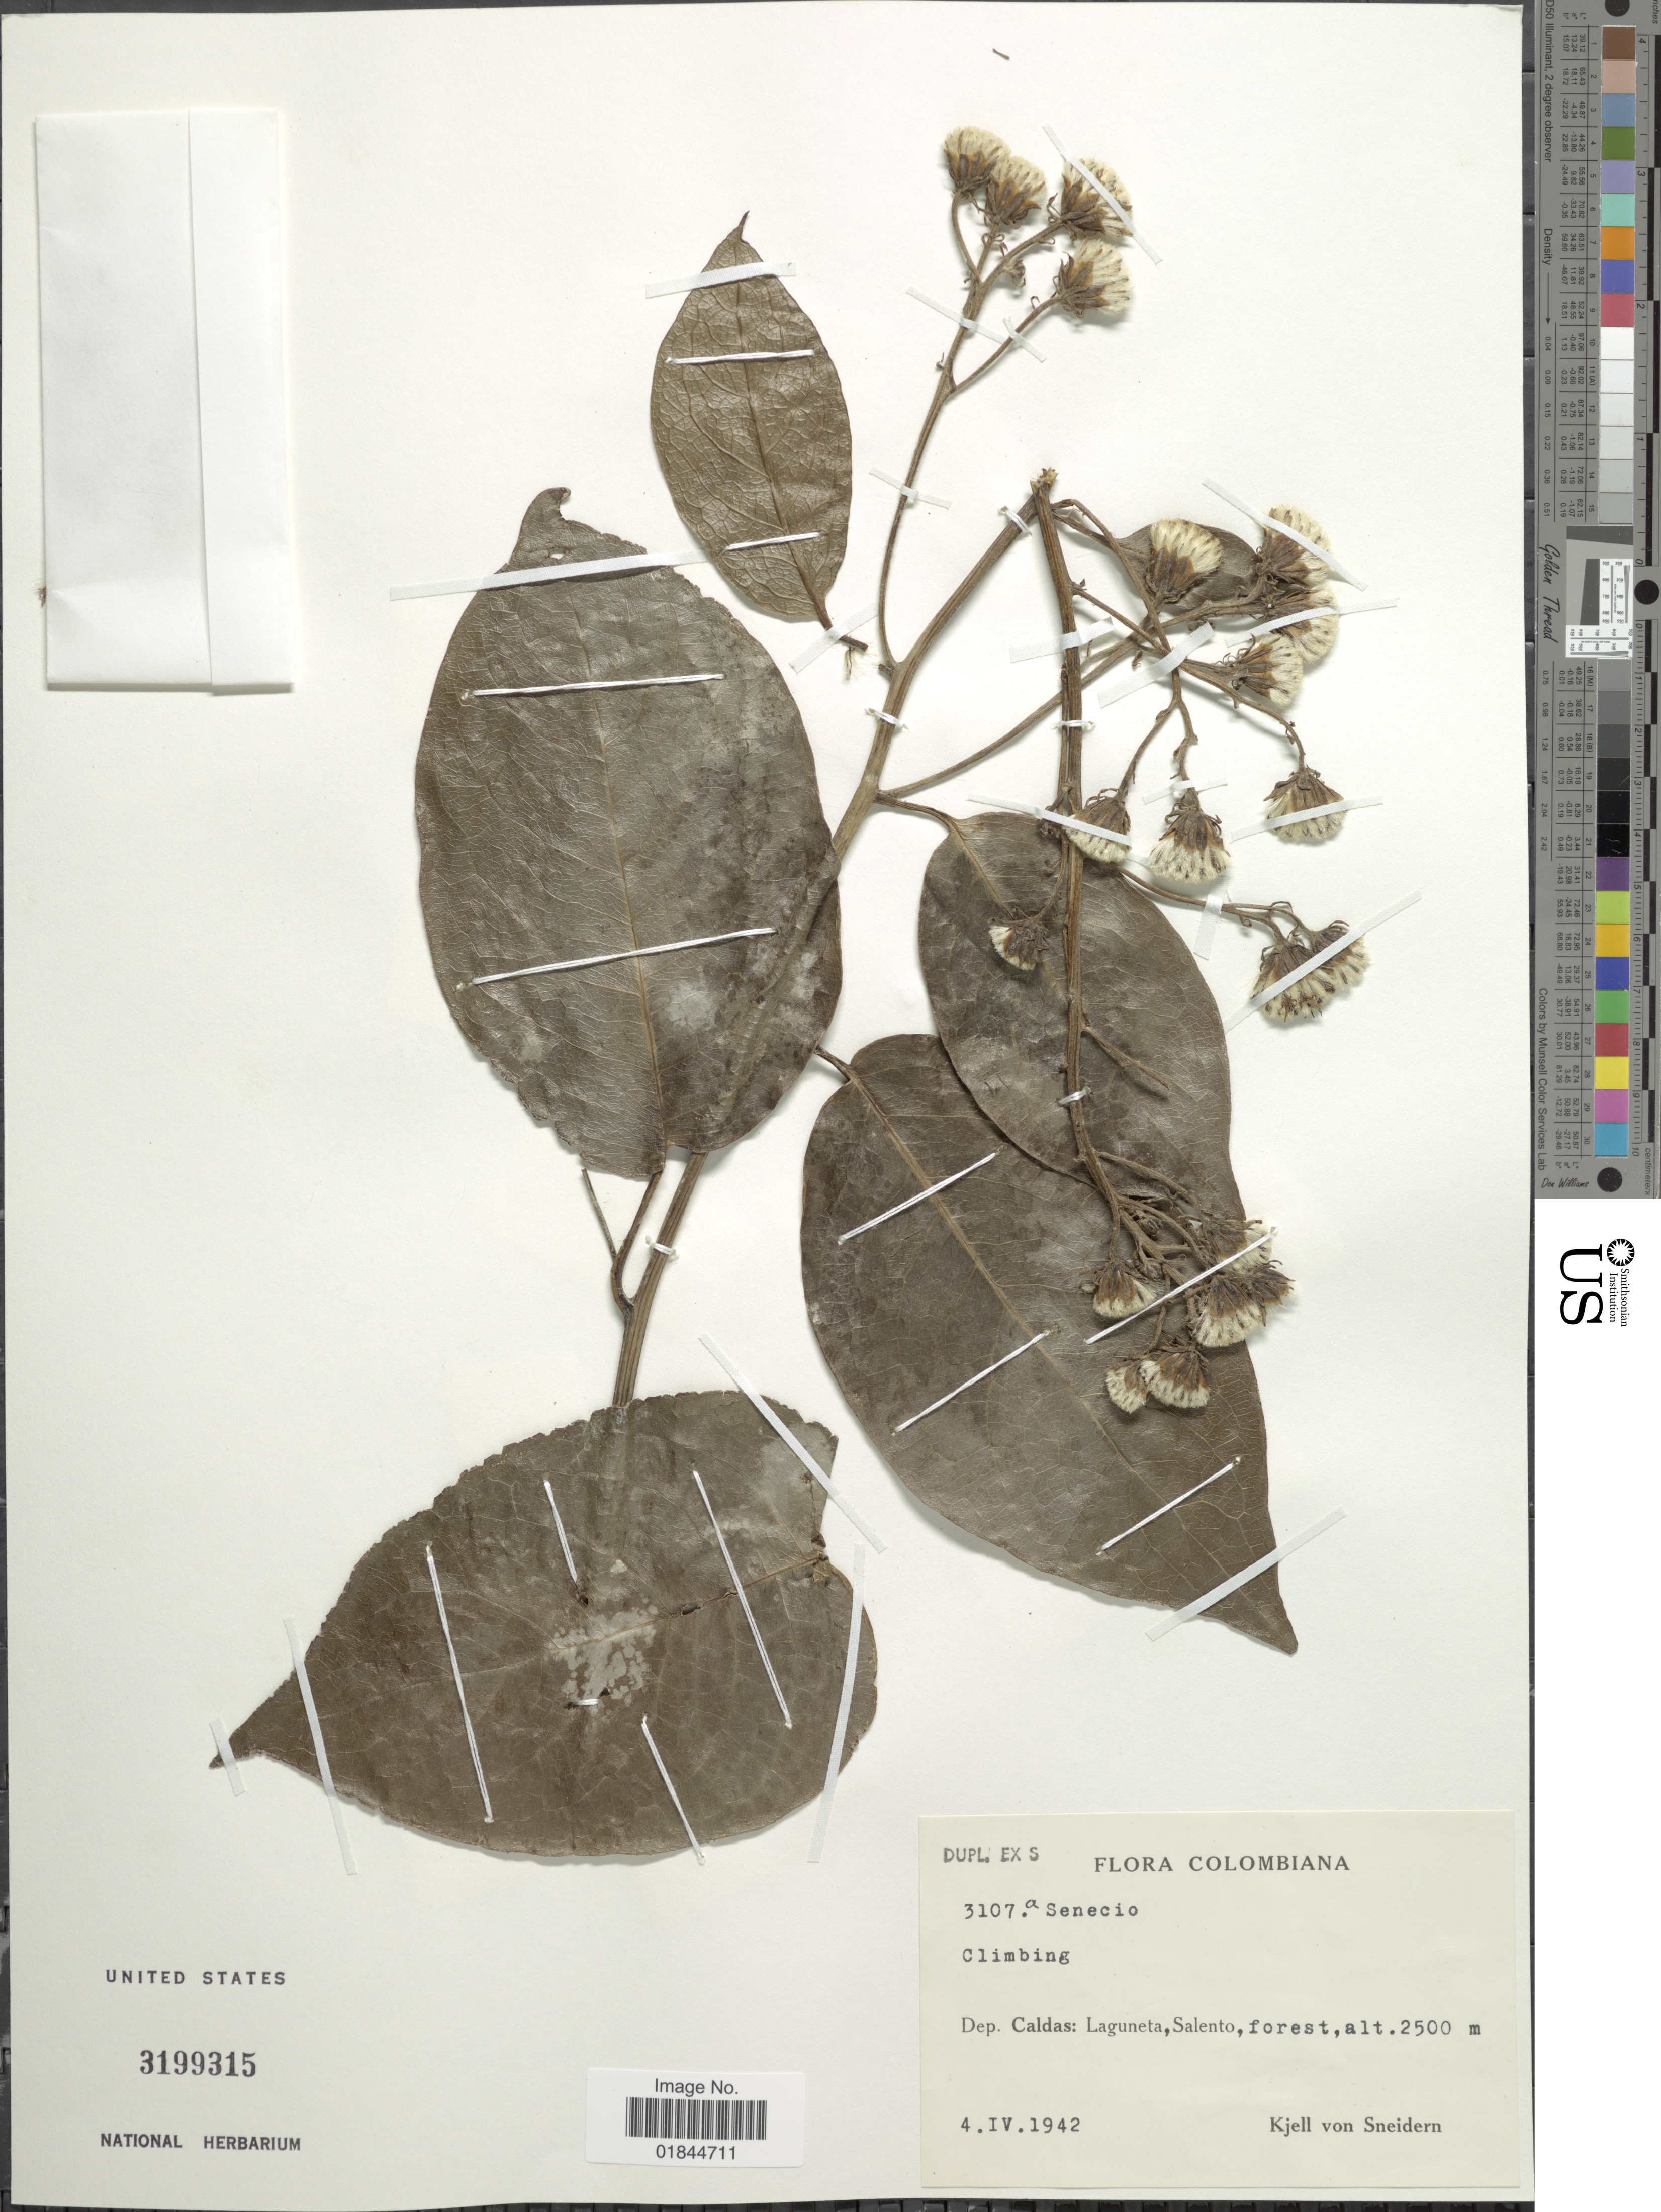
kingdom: Plantae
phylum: Tracheophyta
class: Magnoliopsida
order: Asterales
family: Asteraceae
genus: Pentacalia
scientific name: Pentacalia urbanii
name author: (Hieron.) Cuatrec.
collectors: K. von Sneidern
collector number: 3107a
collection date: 1942-04-04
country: Colombia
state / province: Caldas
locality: Laguneta, Salento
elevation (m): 2500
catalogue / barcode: US 3199315